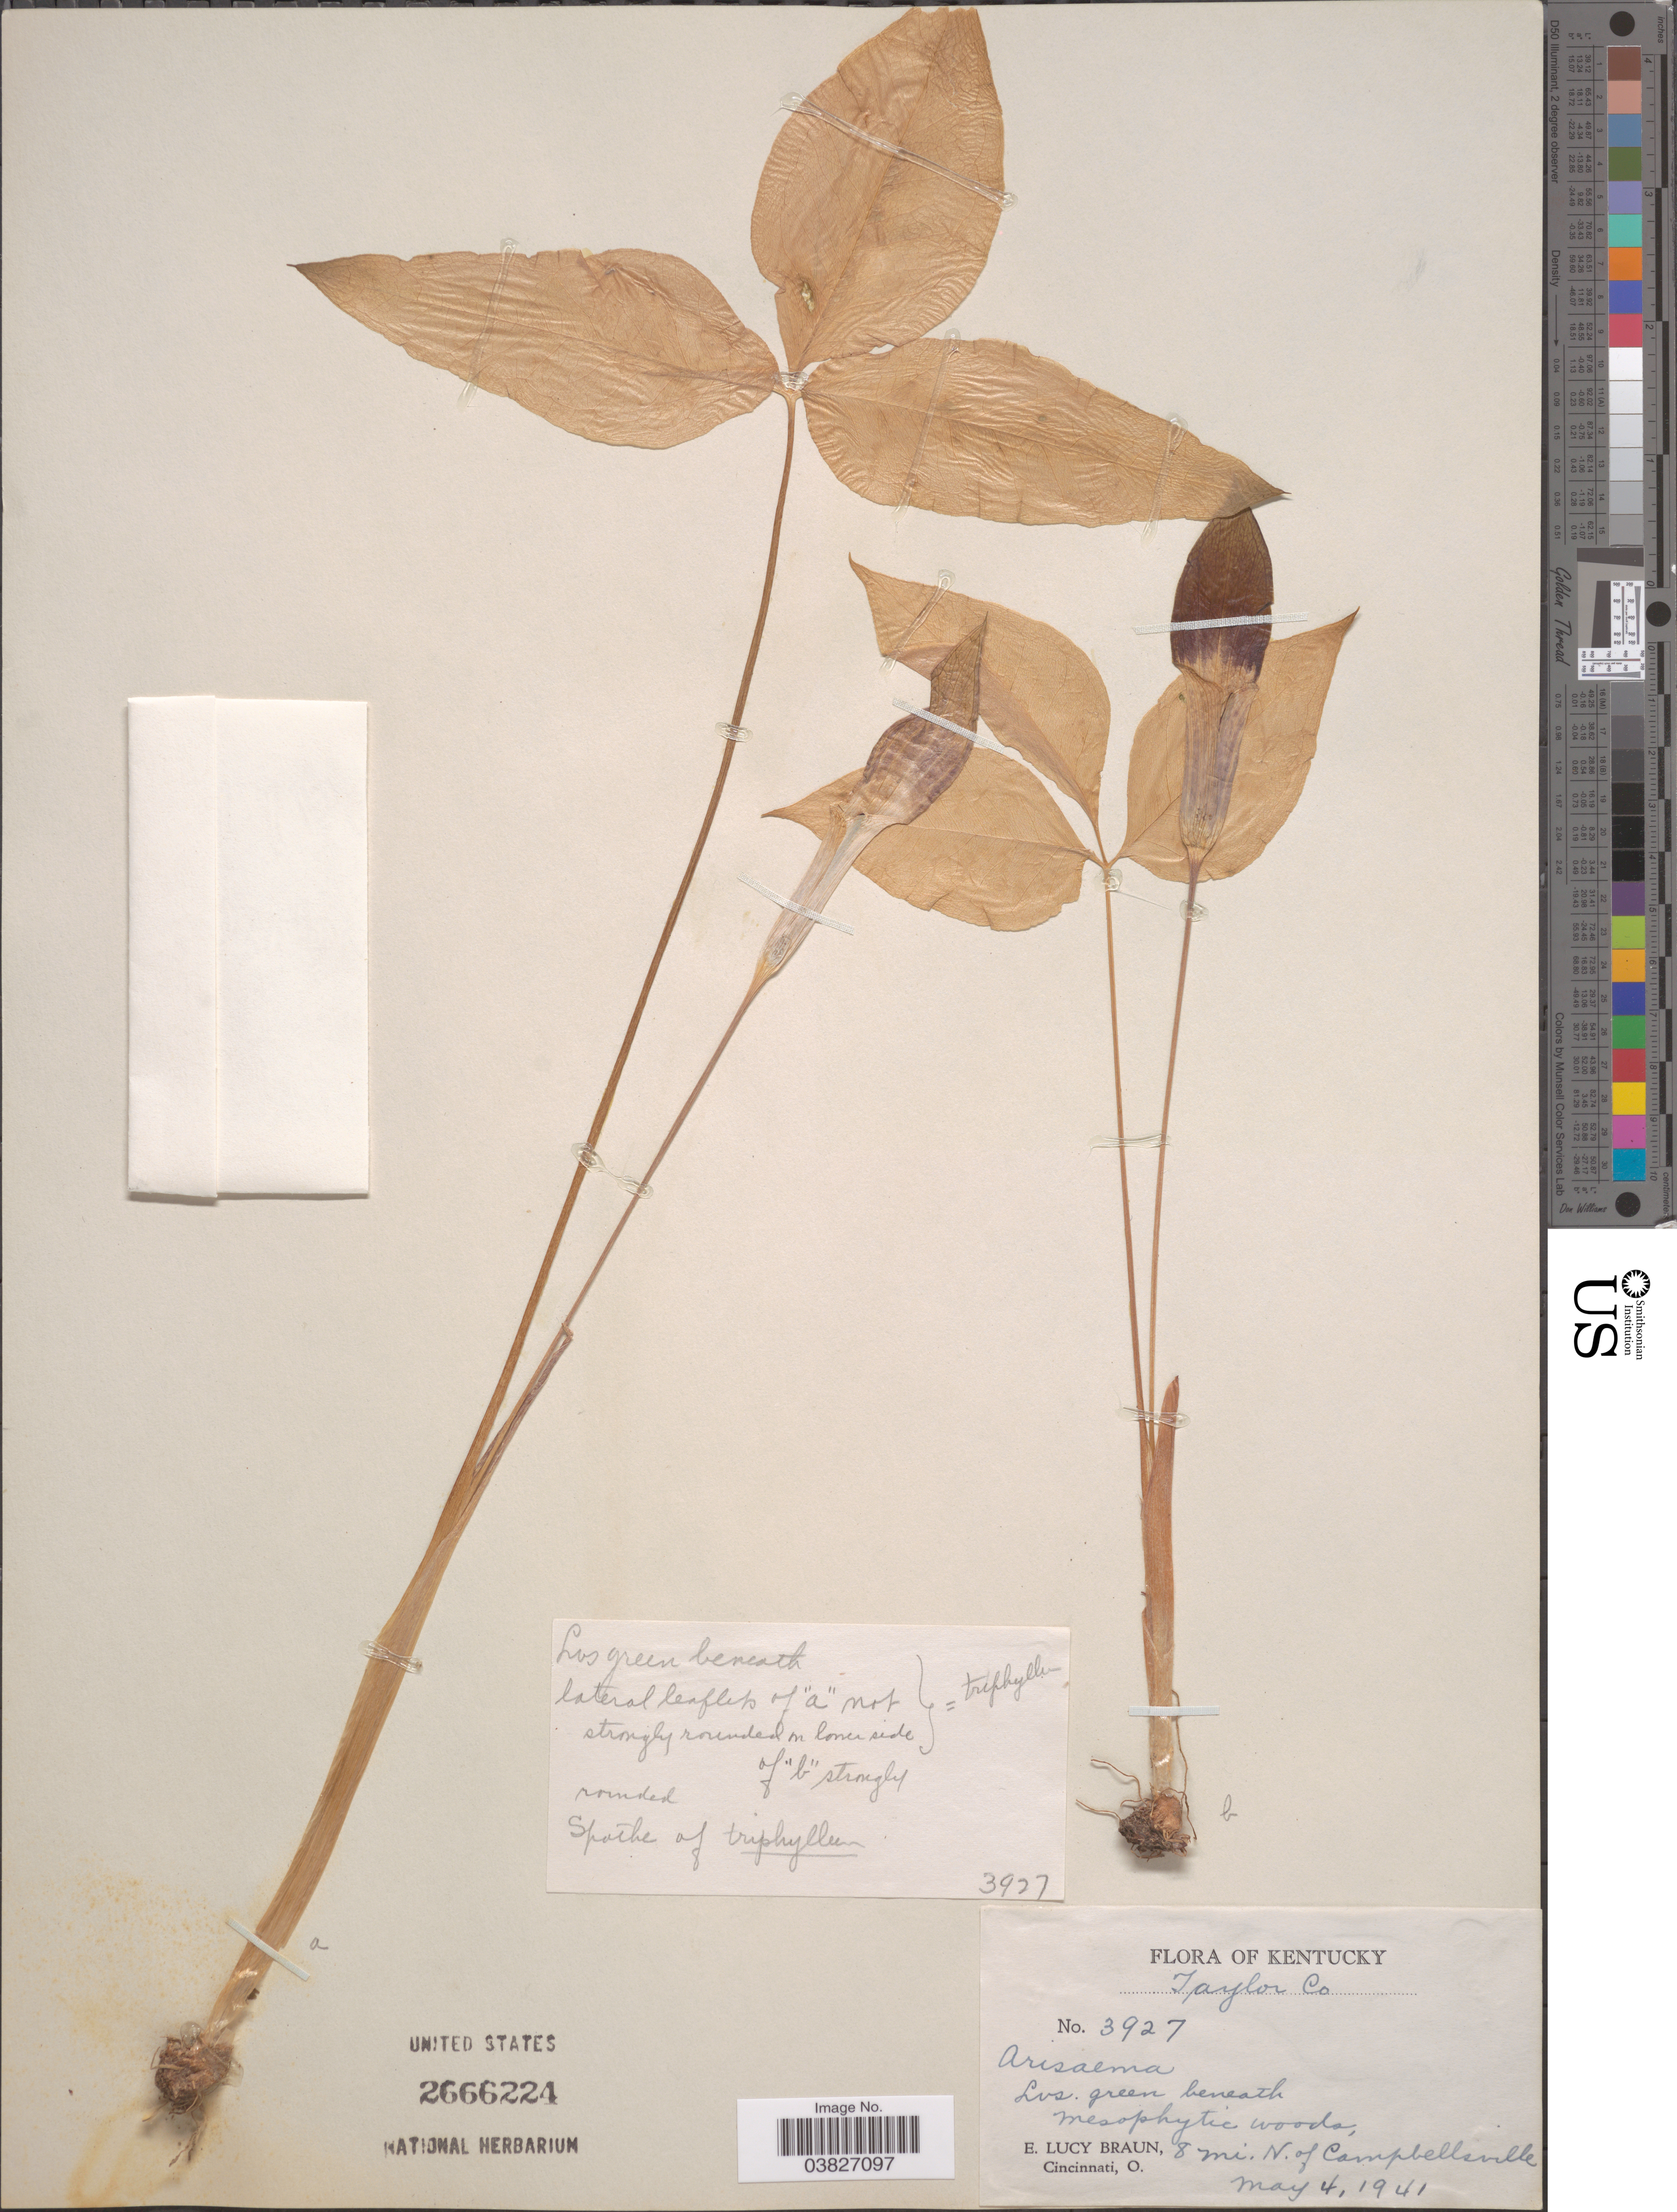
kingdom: Plantae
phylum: Tracheophyta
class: Liliopsida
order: Alismatales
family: Araceae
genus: Arisaema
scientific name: Arisaema triphyllum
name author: (L.) Schott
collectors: E. L. Braun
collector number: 3927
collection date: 1941-05-04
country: United States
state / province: Kentucky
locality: Taylor Co. 8 mi. N. of Campbellsville.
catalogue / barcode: US 2666224